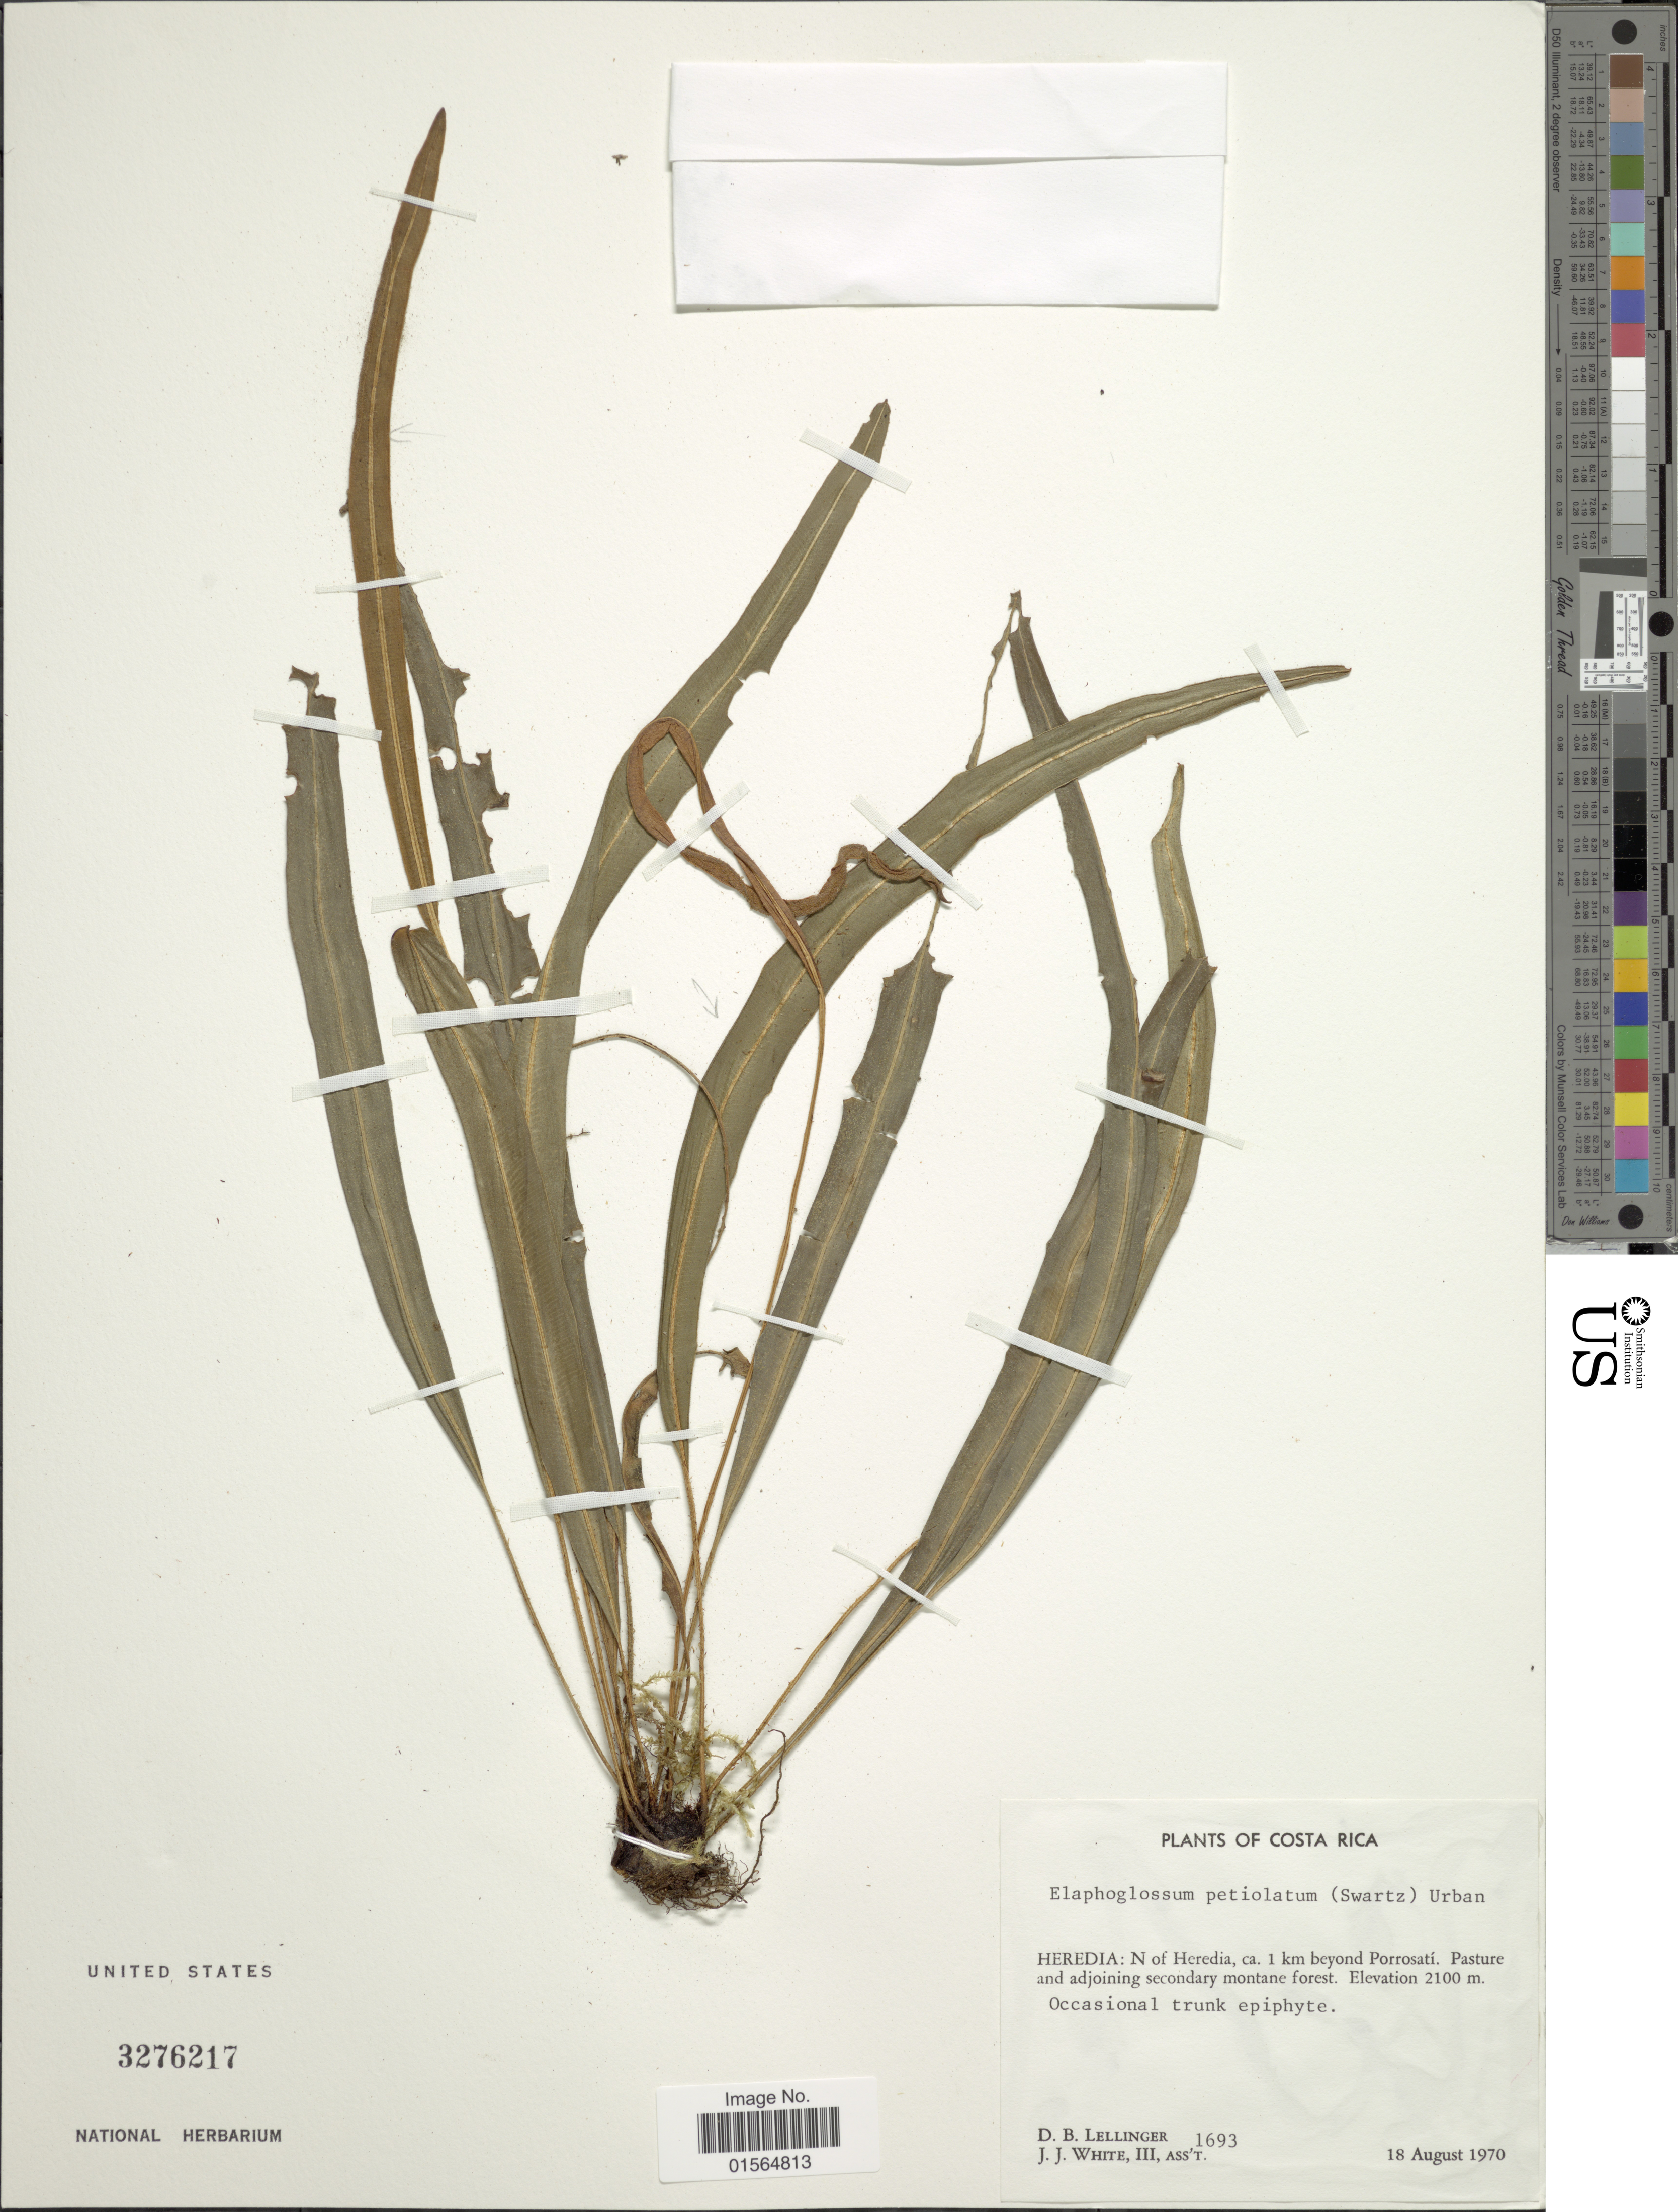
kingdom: Plantae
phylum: Tracheophyta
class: Polypodiopsida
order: Polypodiales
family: Dryopteridaceae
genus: Elaphoglossum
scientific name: Elaphoglossum petiolatum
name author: (Sw.) Urb.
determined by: Martinez-Becerril, Ana G.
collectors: D. B. Lellinger & J. J. White III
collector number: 1693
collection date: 1970-08-18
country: Costa Rica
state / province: Heredia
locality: N of Heredia, ca. 1 km beyond Porrosati. Pasture and adjoining secondary montane forest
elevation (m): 2100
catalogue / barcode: US 3276217